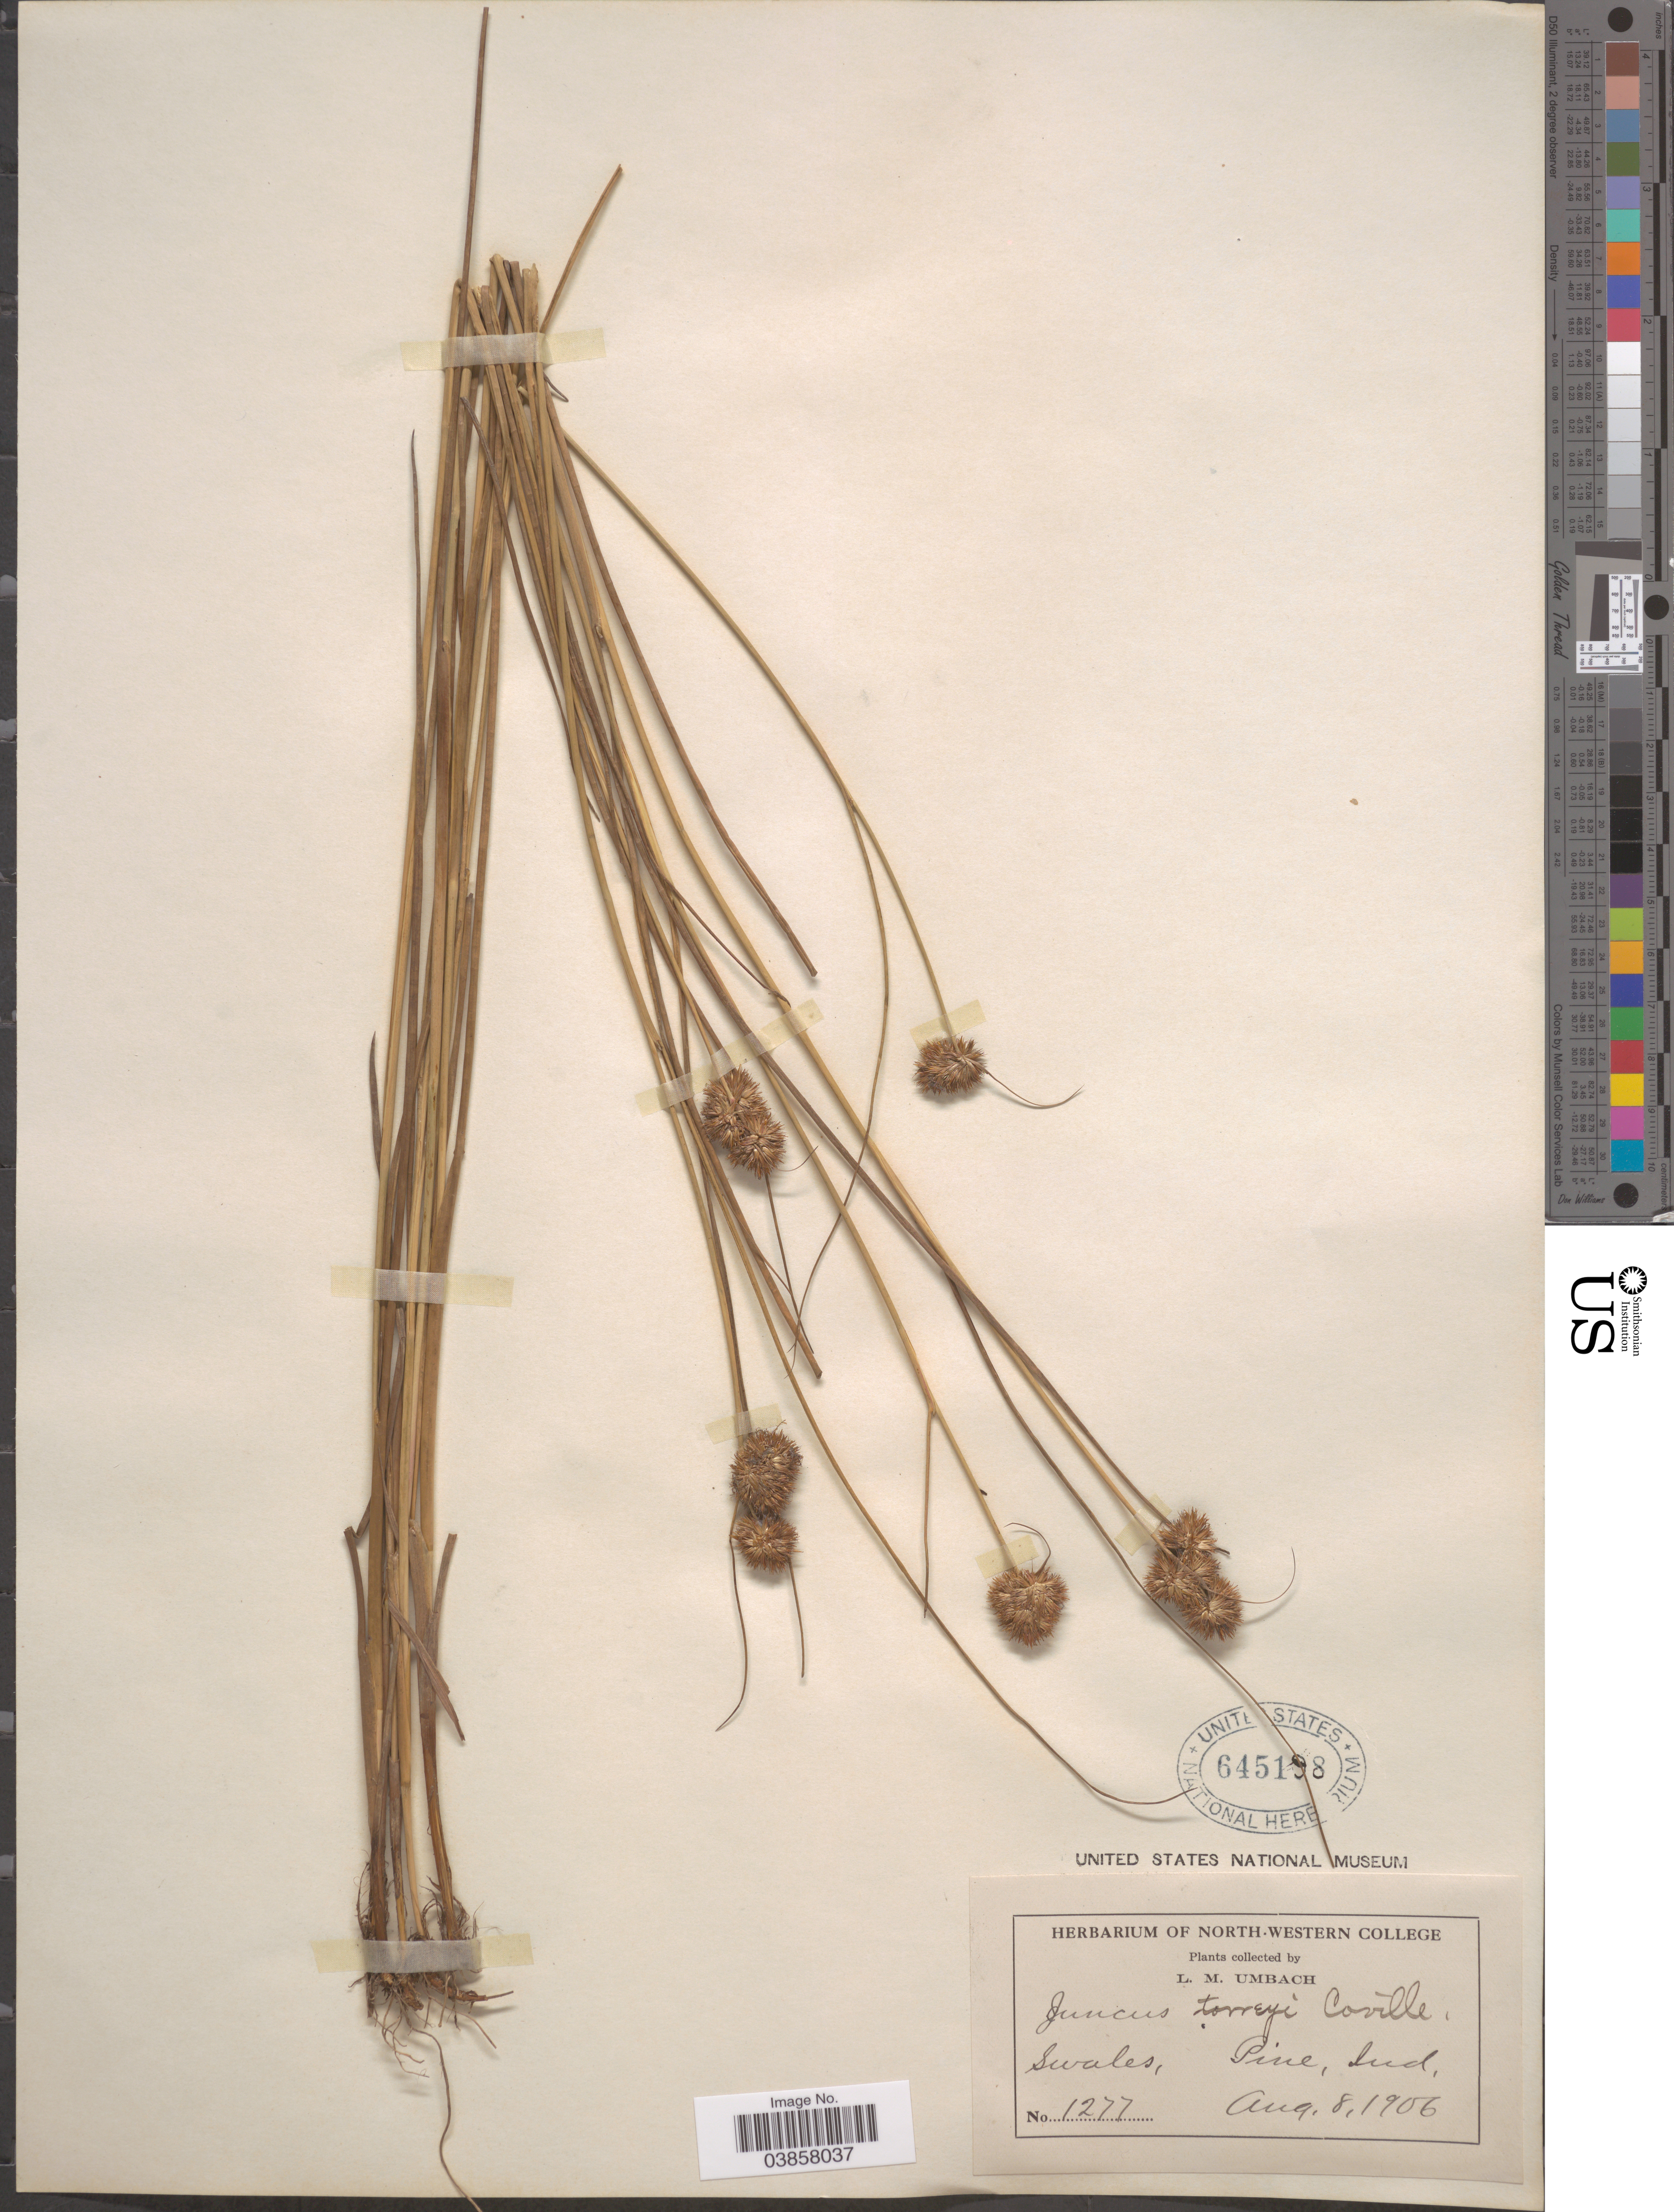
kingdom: Plantae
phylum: Tracheophyta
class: Liliopsida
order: Poales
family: Juncaceae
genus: Juncus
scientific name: Juncus torreyi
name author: Coville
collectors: L. M. Umbach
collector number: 1277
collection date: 1906-08-08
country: United States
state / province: Indiana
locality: Pine.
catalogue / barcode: US 645198